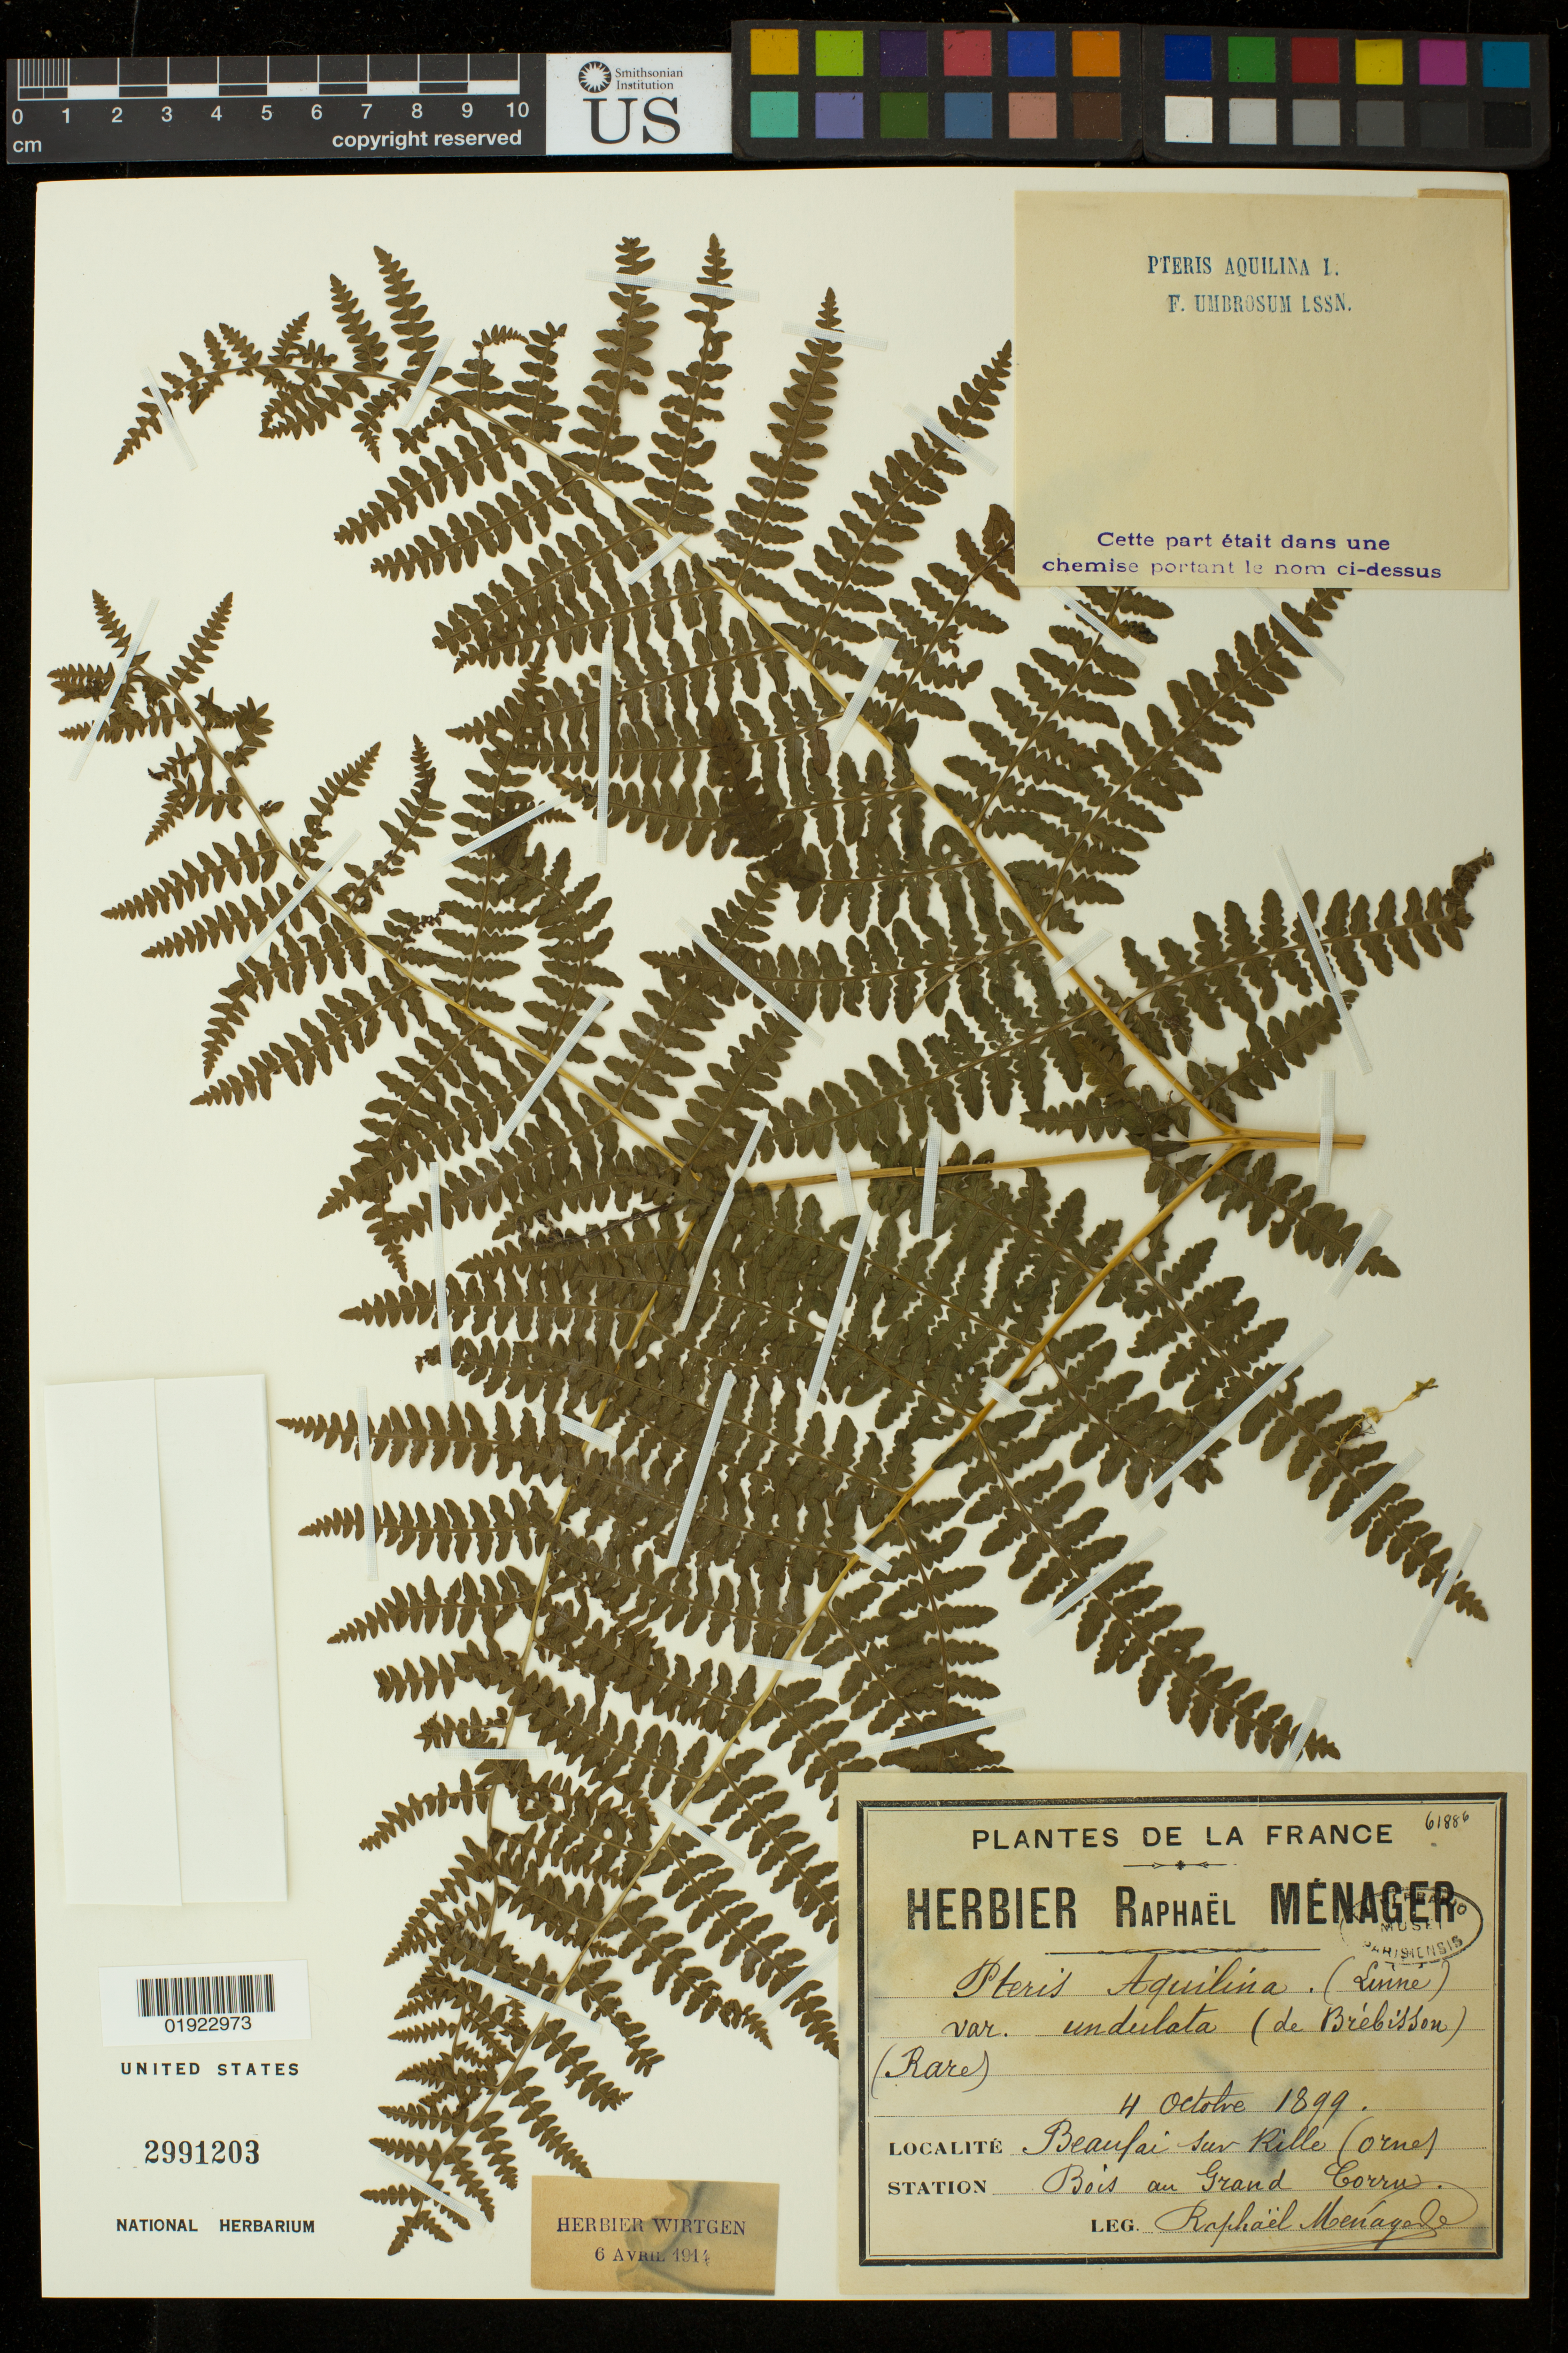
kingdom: Plantae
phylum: Tracheophyta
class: Polypodiopsida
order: Polypodiales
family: Dennstaedtiaceae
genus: Pteridium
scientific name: Pteridium aquilinum var. typicum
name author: R.M. Tryon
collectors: R. Menager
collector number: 61886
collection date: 1899-10-04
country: France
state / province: Normandie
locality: Beaufai sur Rille (Orne). Bois au Grand Corru.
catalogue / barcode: US 2991203